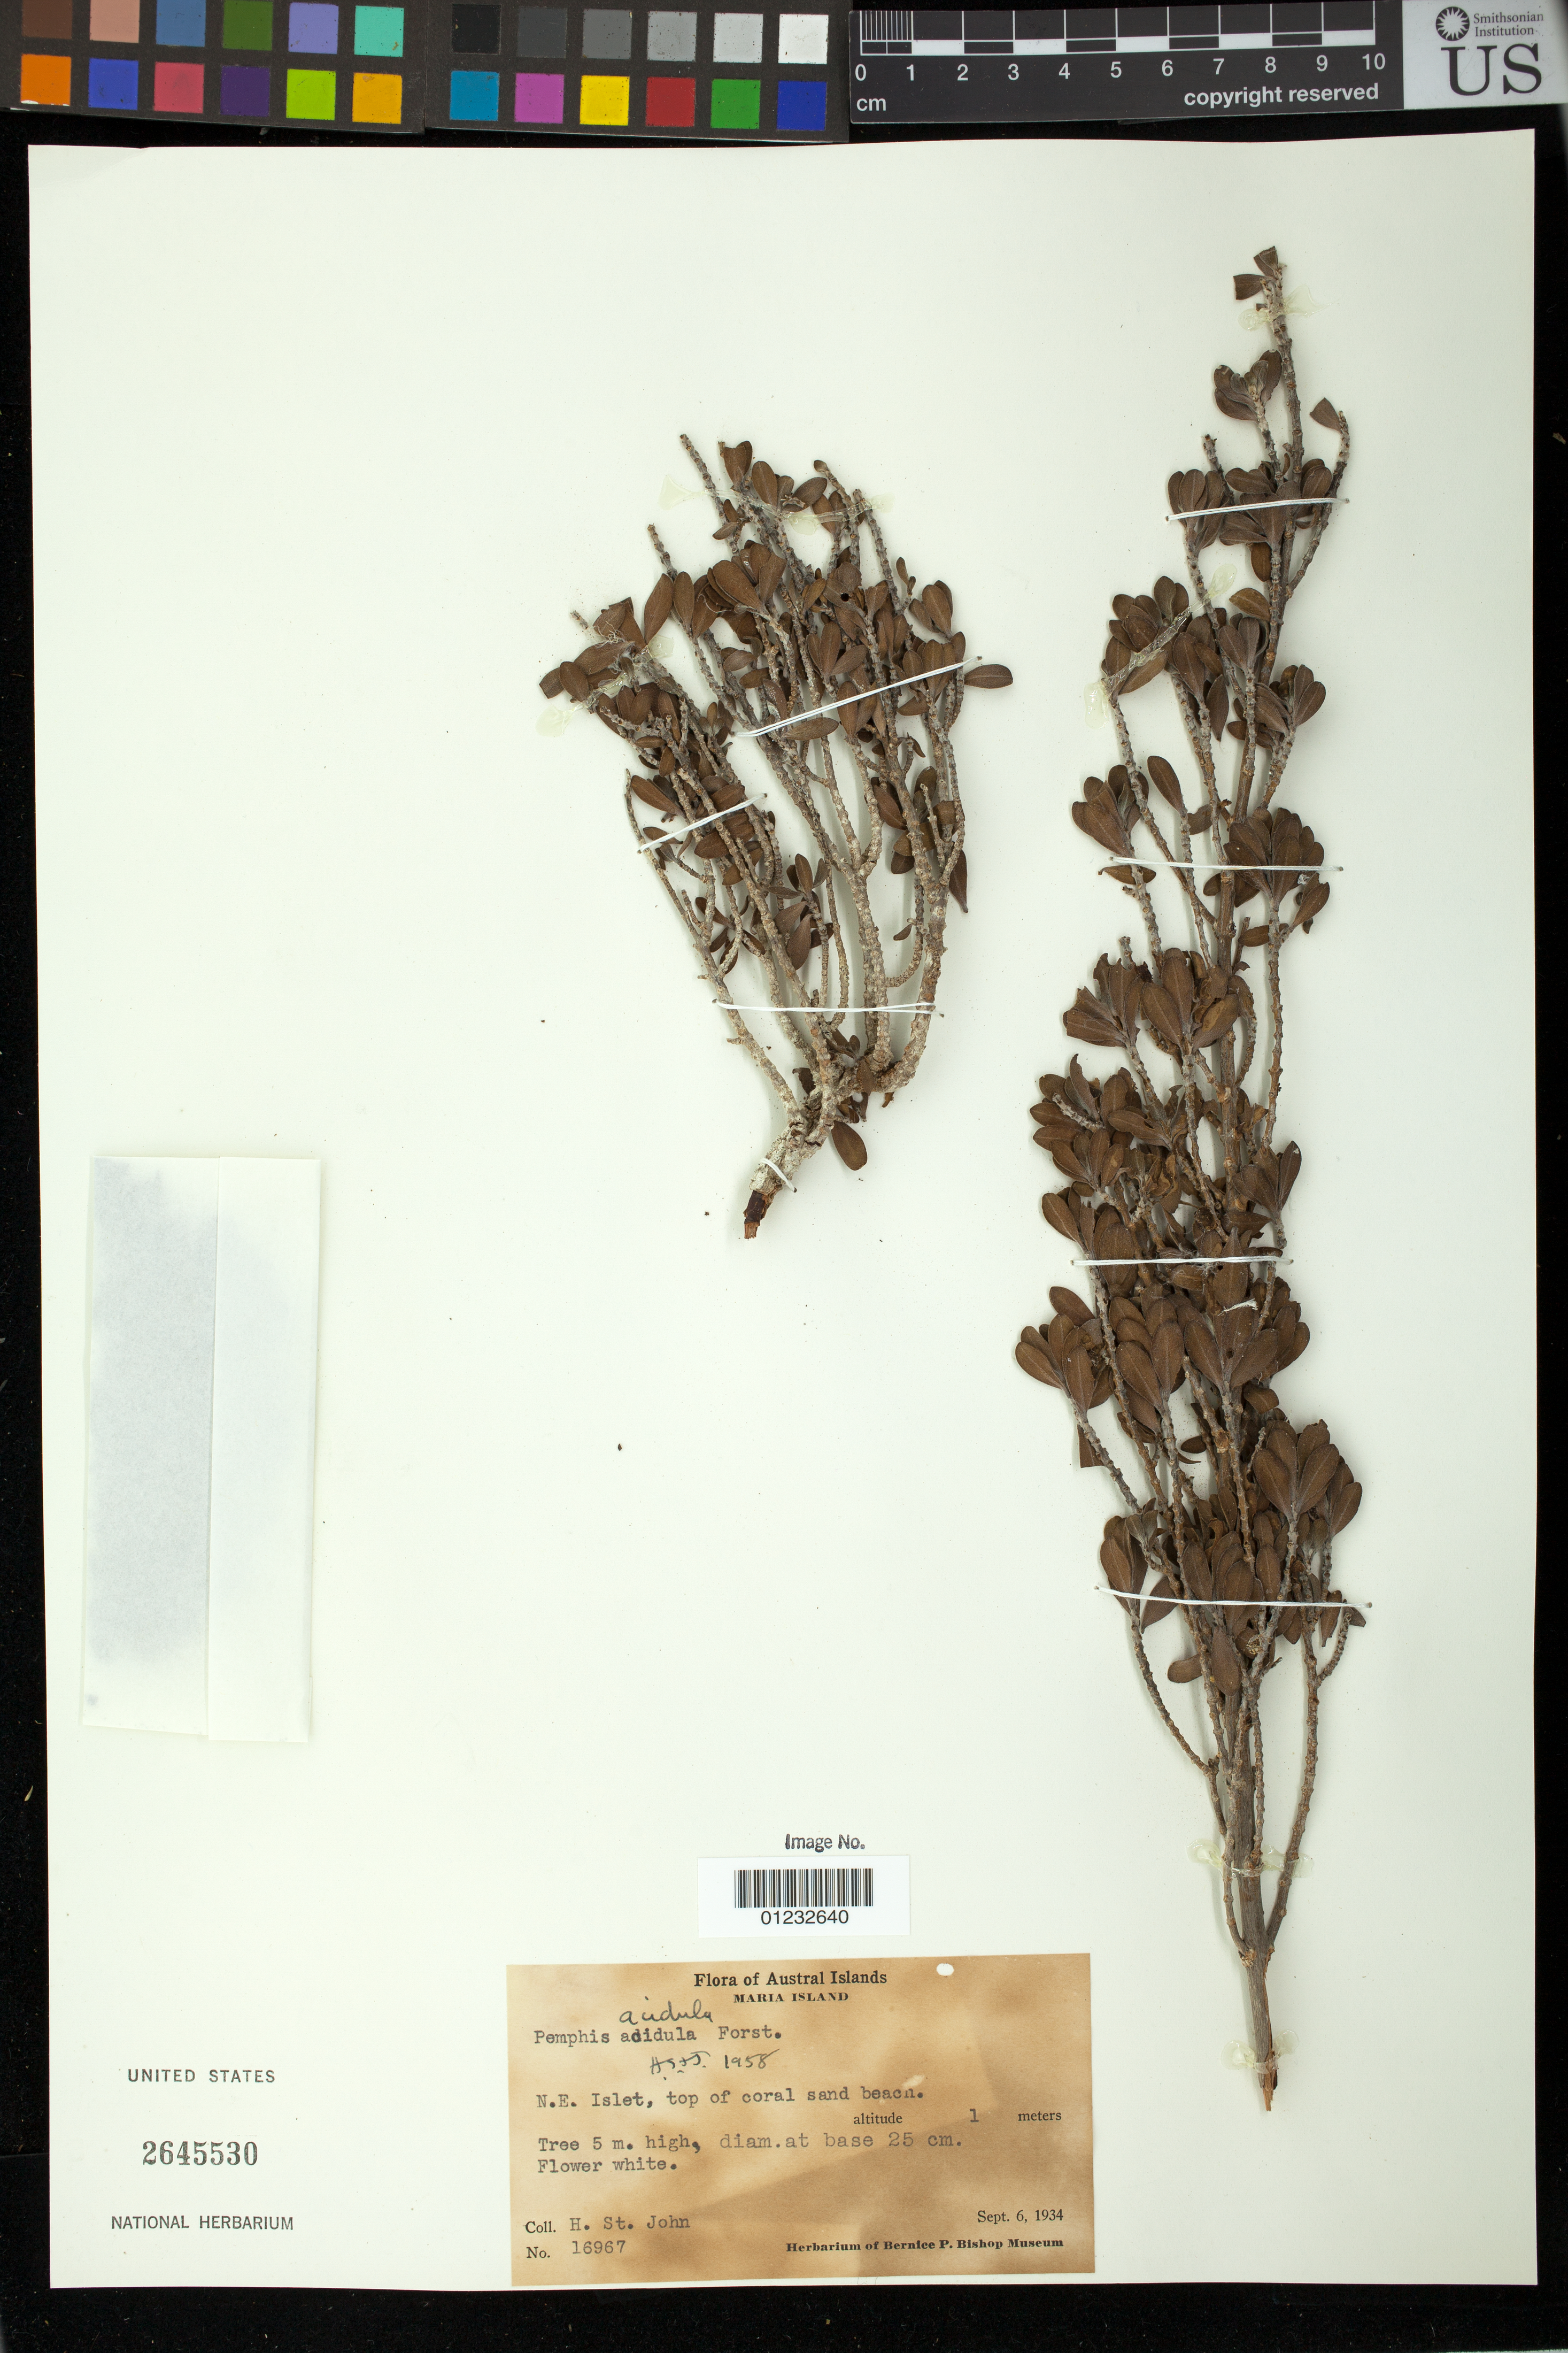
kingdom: Plantae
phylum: Tracheophyta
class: Magnoliopsida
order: Myrtales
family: Lythraceae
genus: Pemphis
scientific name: Pemphis acidula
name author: J.R. Forst. & G. Forst.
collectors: H. St. John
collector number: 16967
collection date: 1934-09-06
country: French Polynesia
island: Maria Atoll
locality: N.E. Islet. top of Coral sand beach.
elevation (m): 1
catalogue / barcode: US 2645530